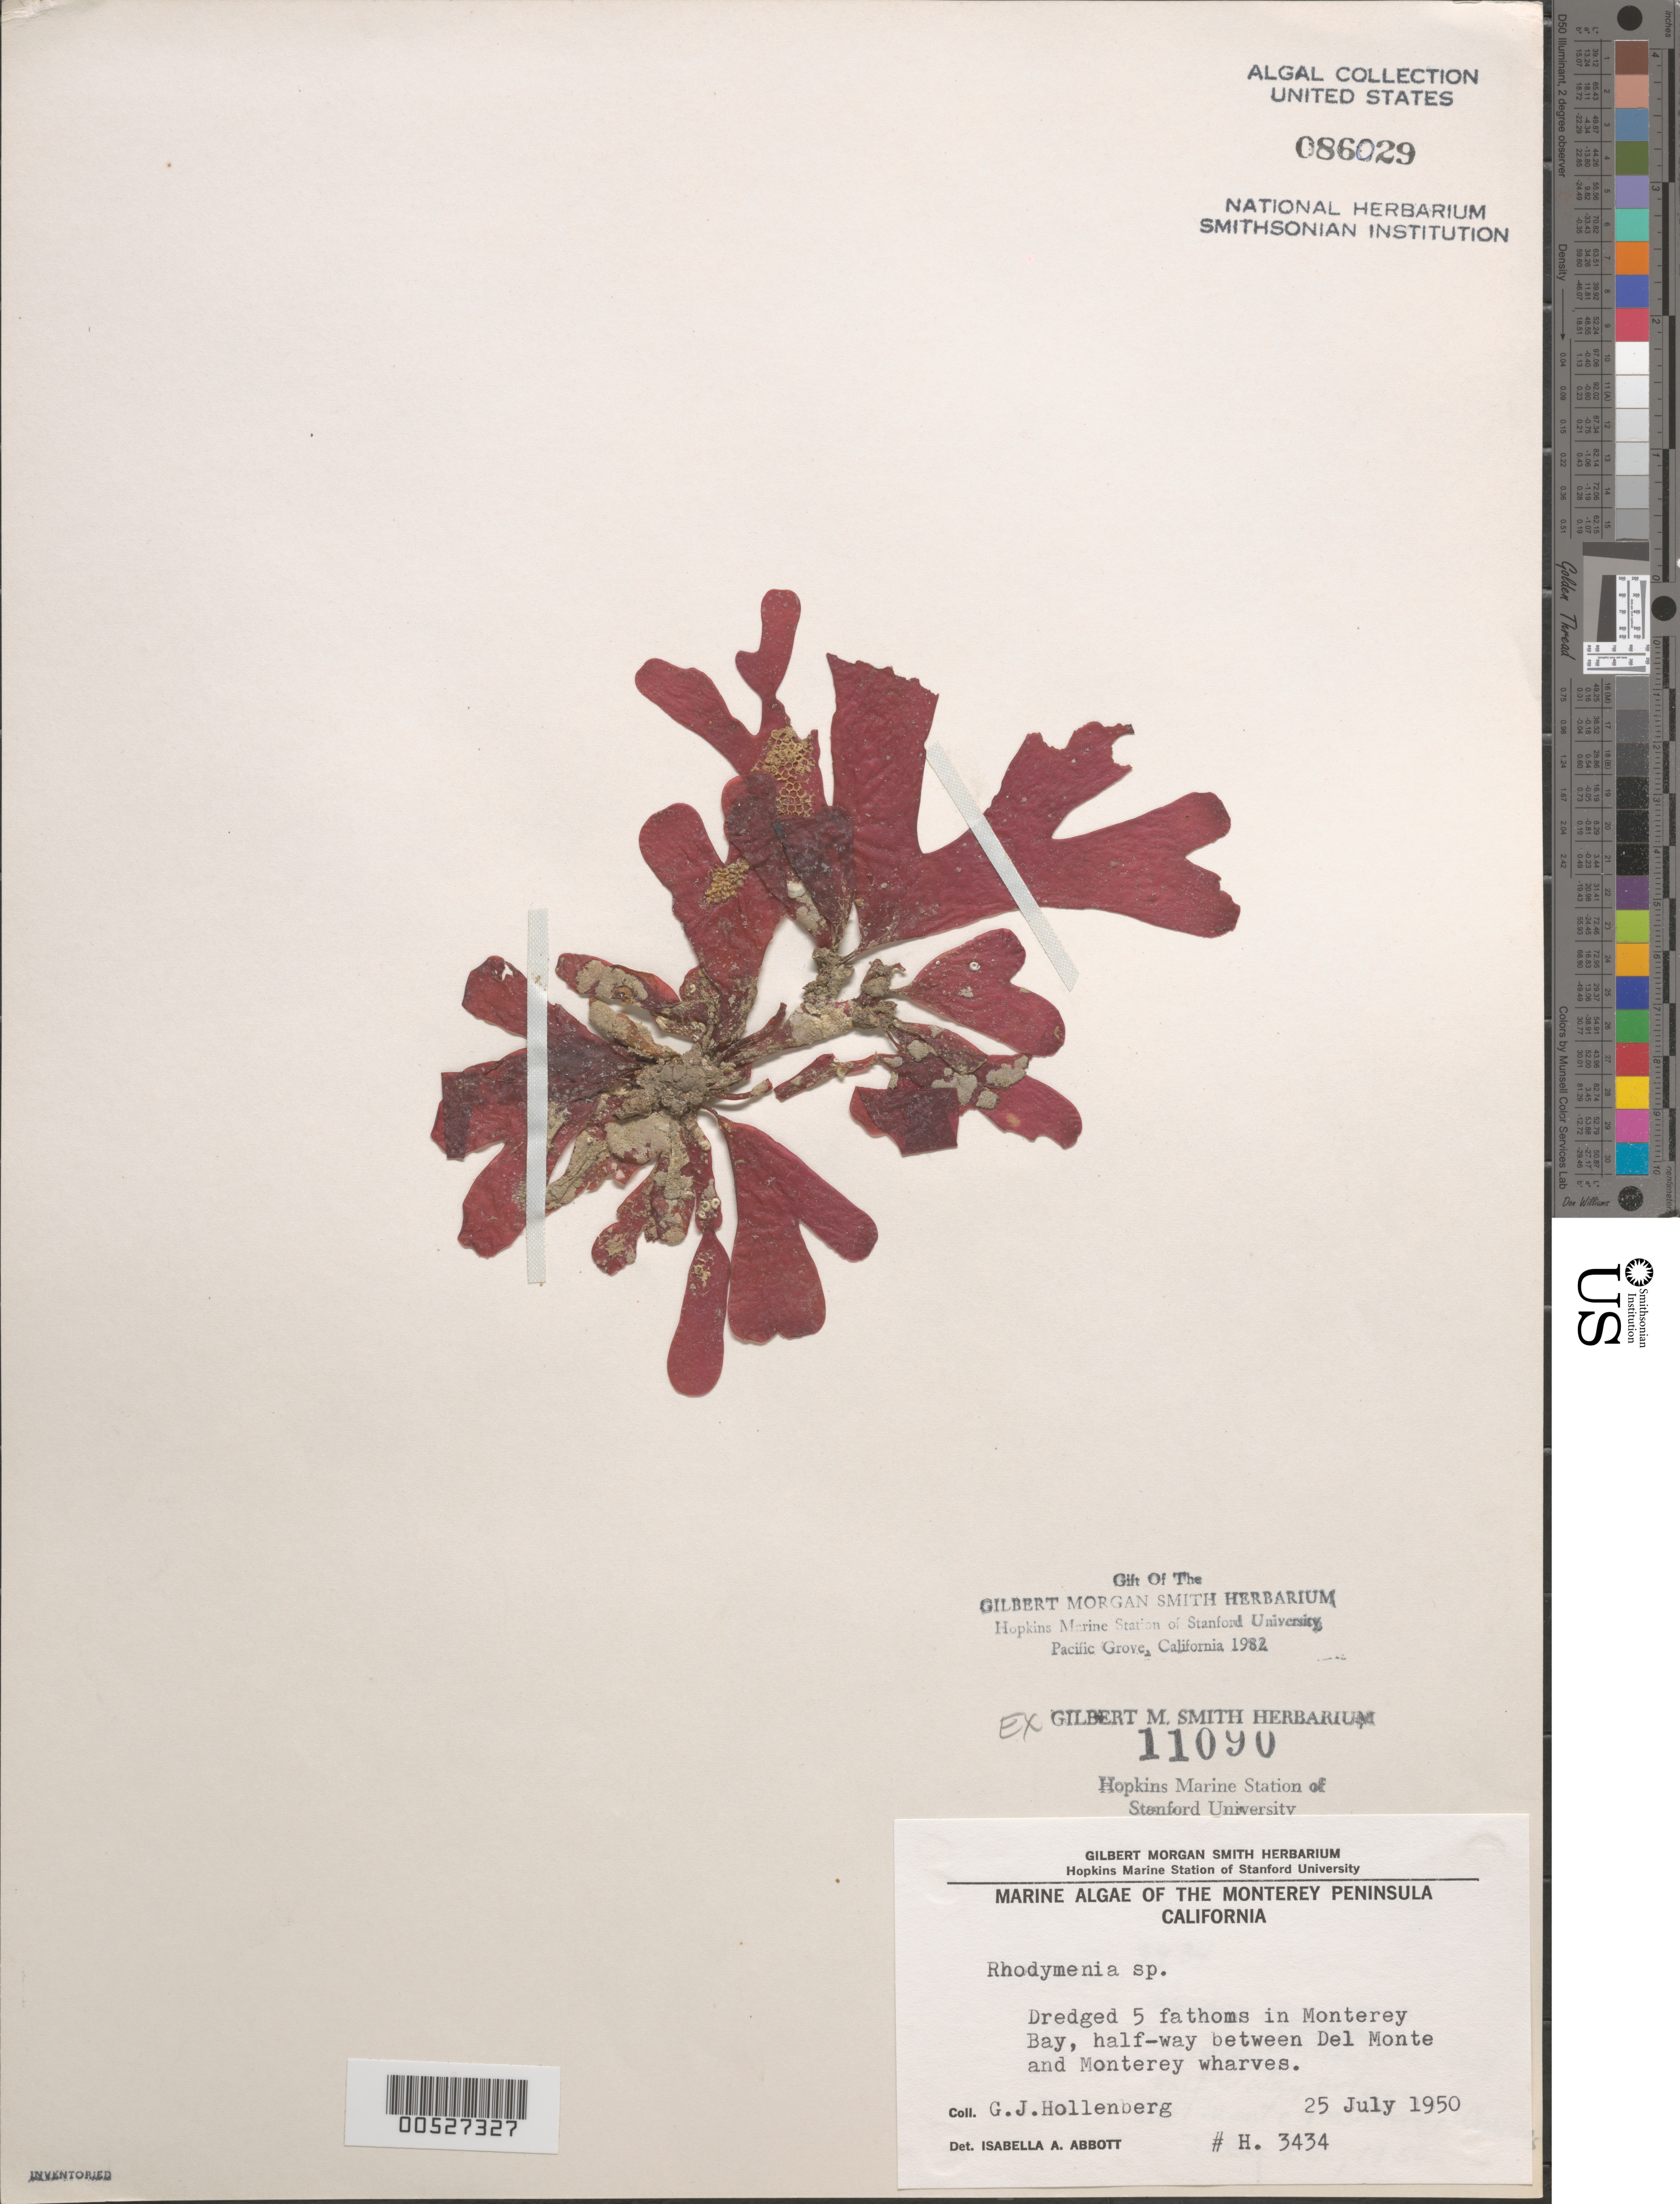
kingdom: Plantae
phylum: Rhodophyta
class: Florideophyceae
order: Rhodymeniales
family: Rhodymeniaceae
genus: Rhodymenia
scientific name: Rhodymenia sp.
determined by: Abbott, Isabella A.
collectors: G. Hollenberg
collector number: GJH 3434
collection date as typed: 25 Jul 1950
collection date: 1950-07-25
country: United States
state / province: California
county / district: Monterey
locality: Monterey Bay between Del Monte and Monterey wharves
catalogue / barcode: US 86029